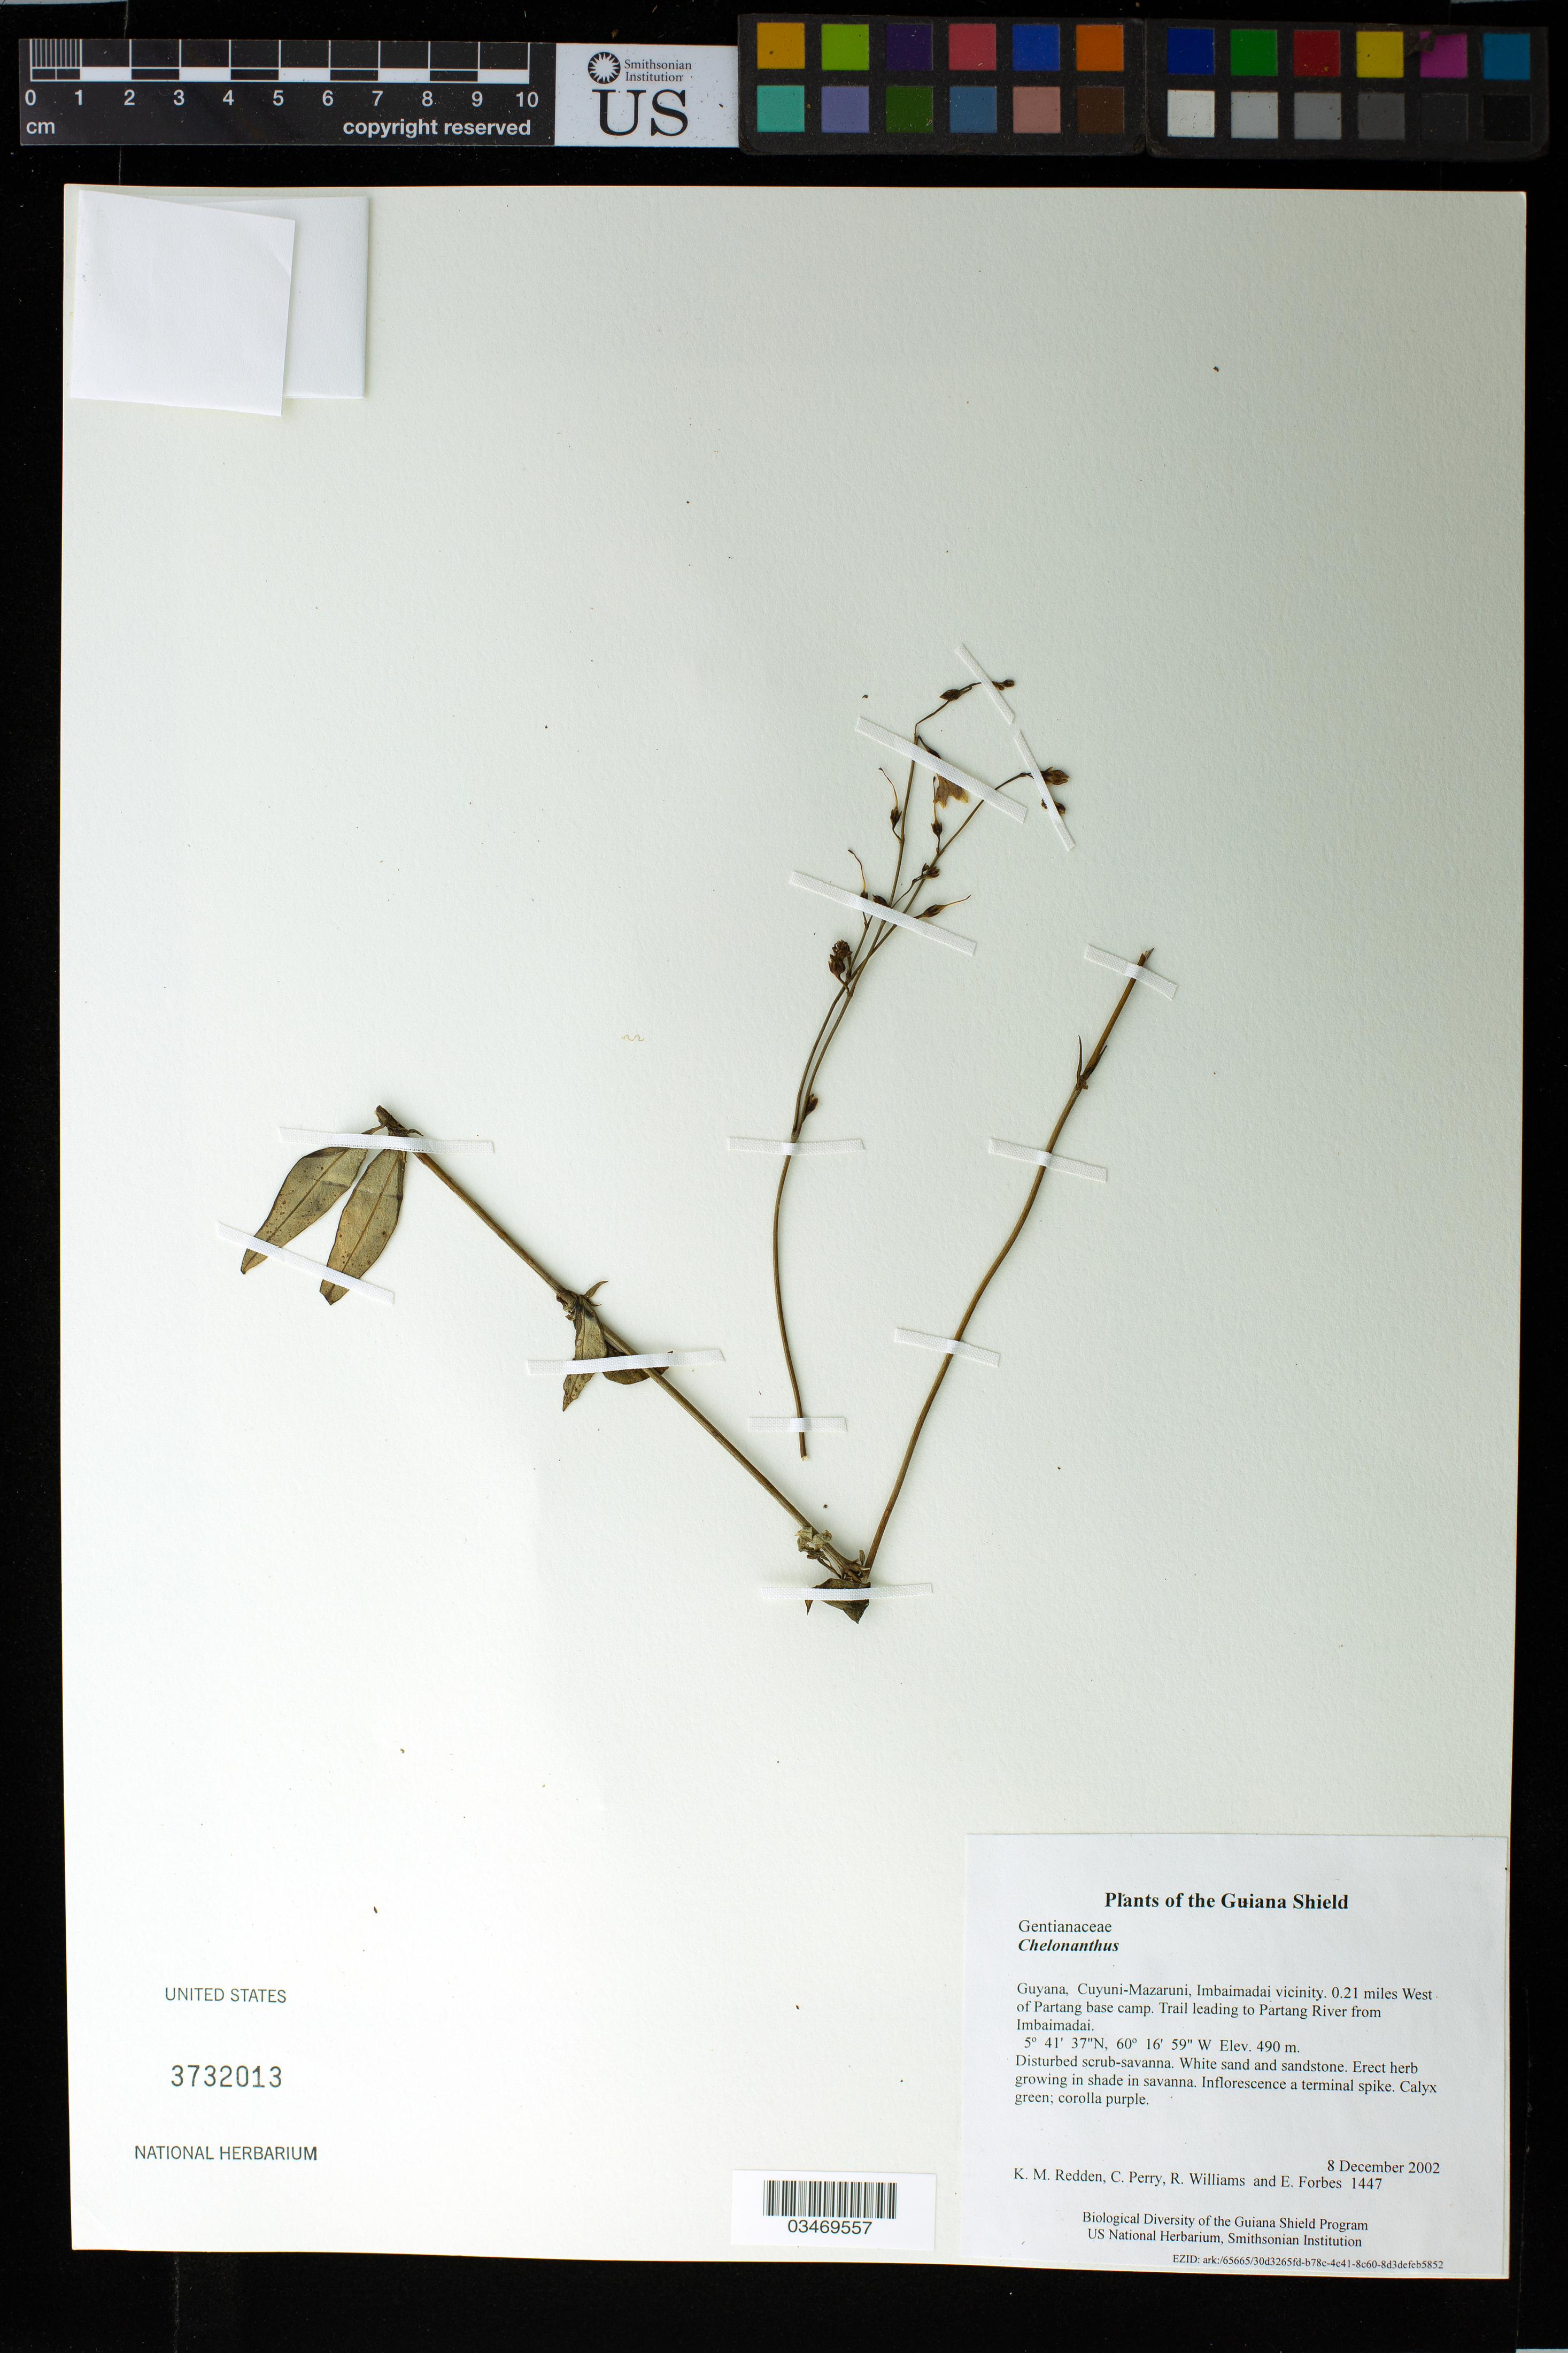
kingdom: Plantae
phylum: Tracheophyta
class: Magnoliopsida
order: Gentianales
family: Gentianaceae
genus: Chelonanthus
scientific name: Chelonanthus sp.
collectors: K. M. Redden, C. Perry, R. Williams & E. Forbes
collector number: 1447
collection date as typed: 8 December 2002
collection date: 2002-12-08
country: Guyana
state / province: Cuyuni-Mazaruni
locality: Imbaimadai vicinity. 0.21 miles West of Partang base camp. Trail leading to Partang River from Imbaimadai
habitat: Disturbed scrub-savanna. White sand and sandstone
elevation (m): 490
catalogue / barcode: US 3732013